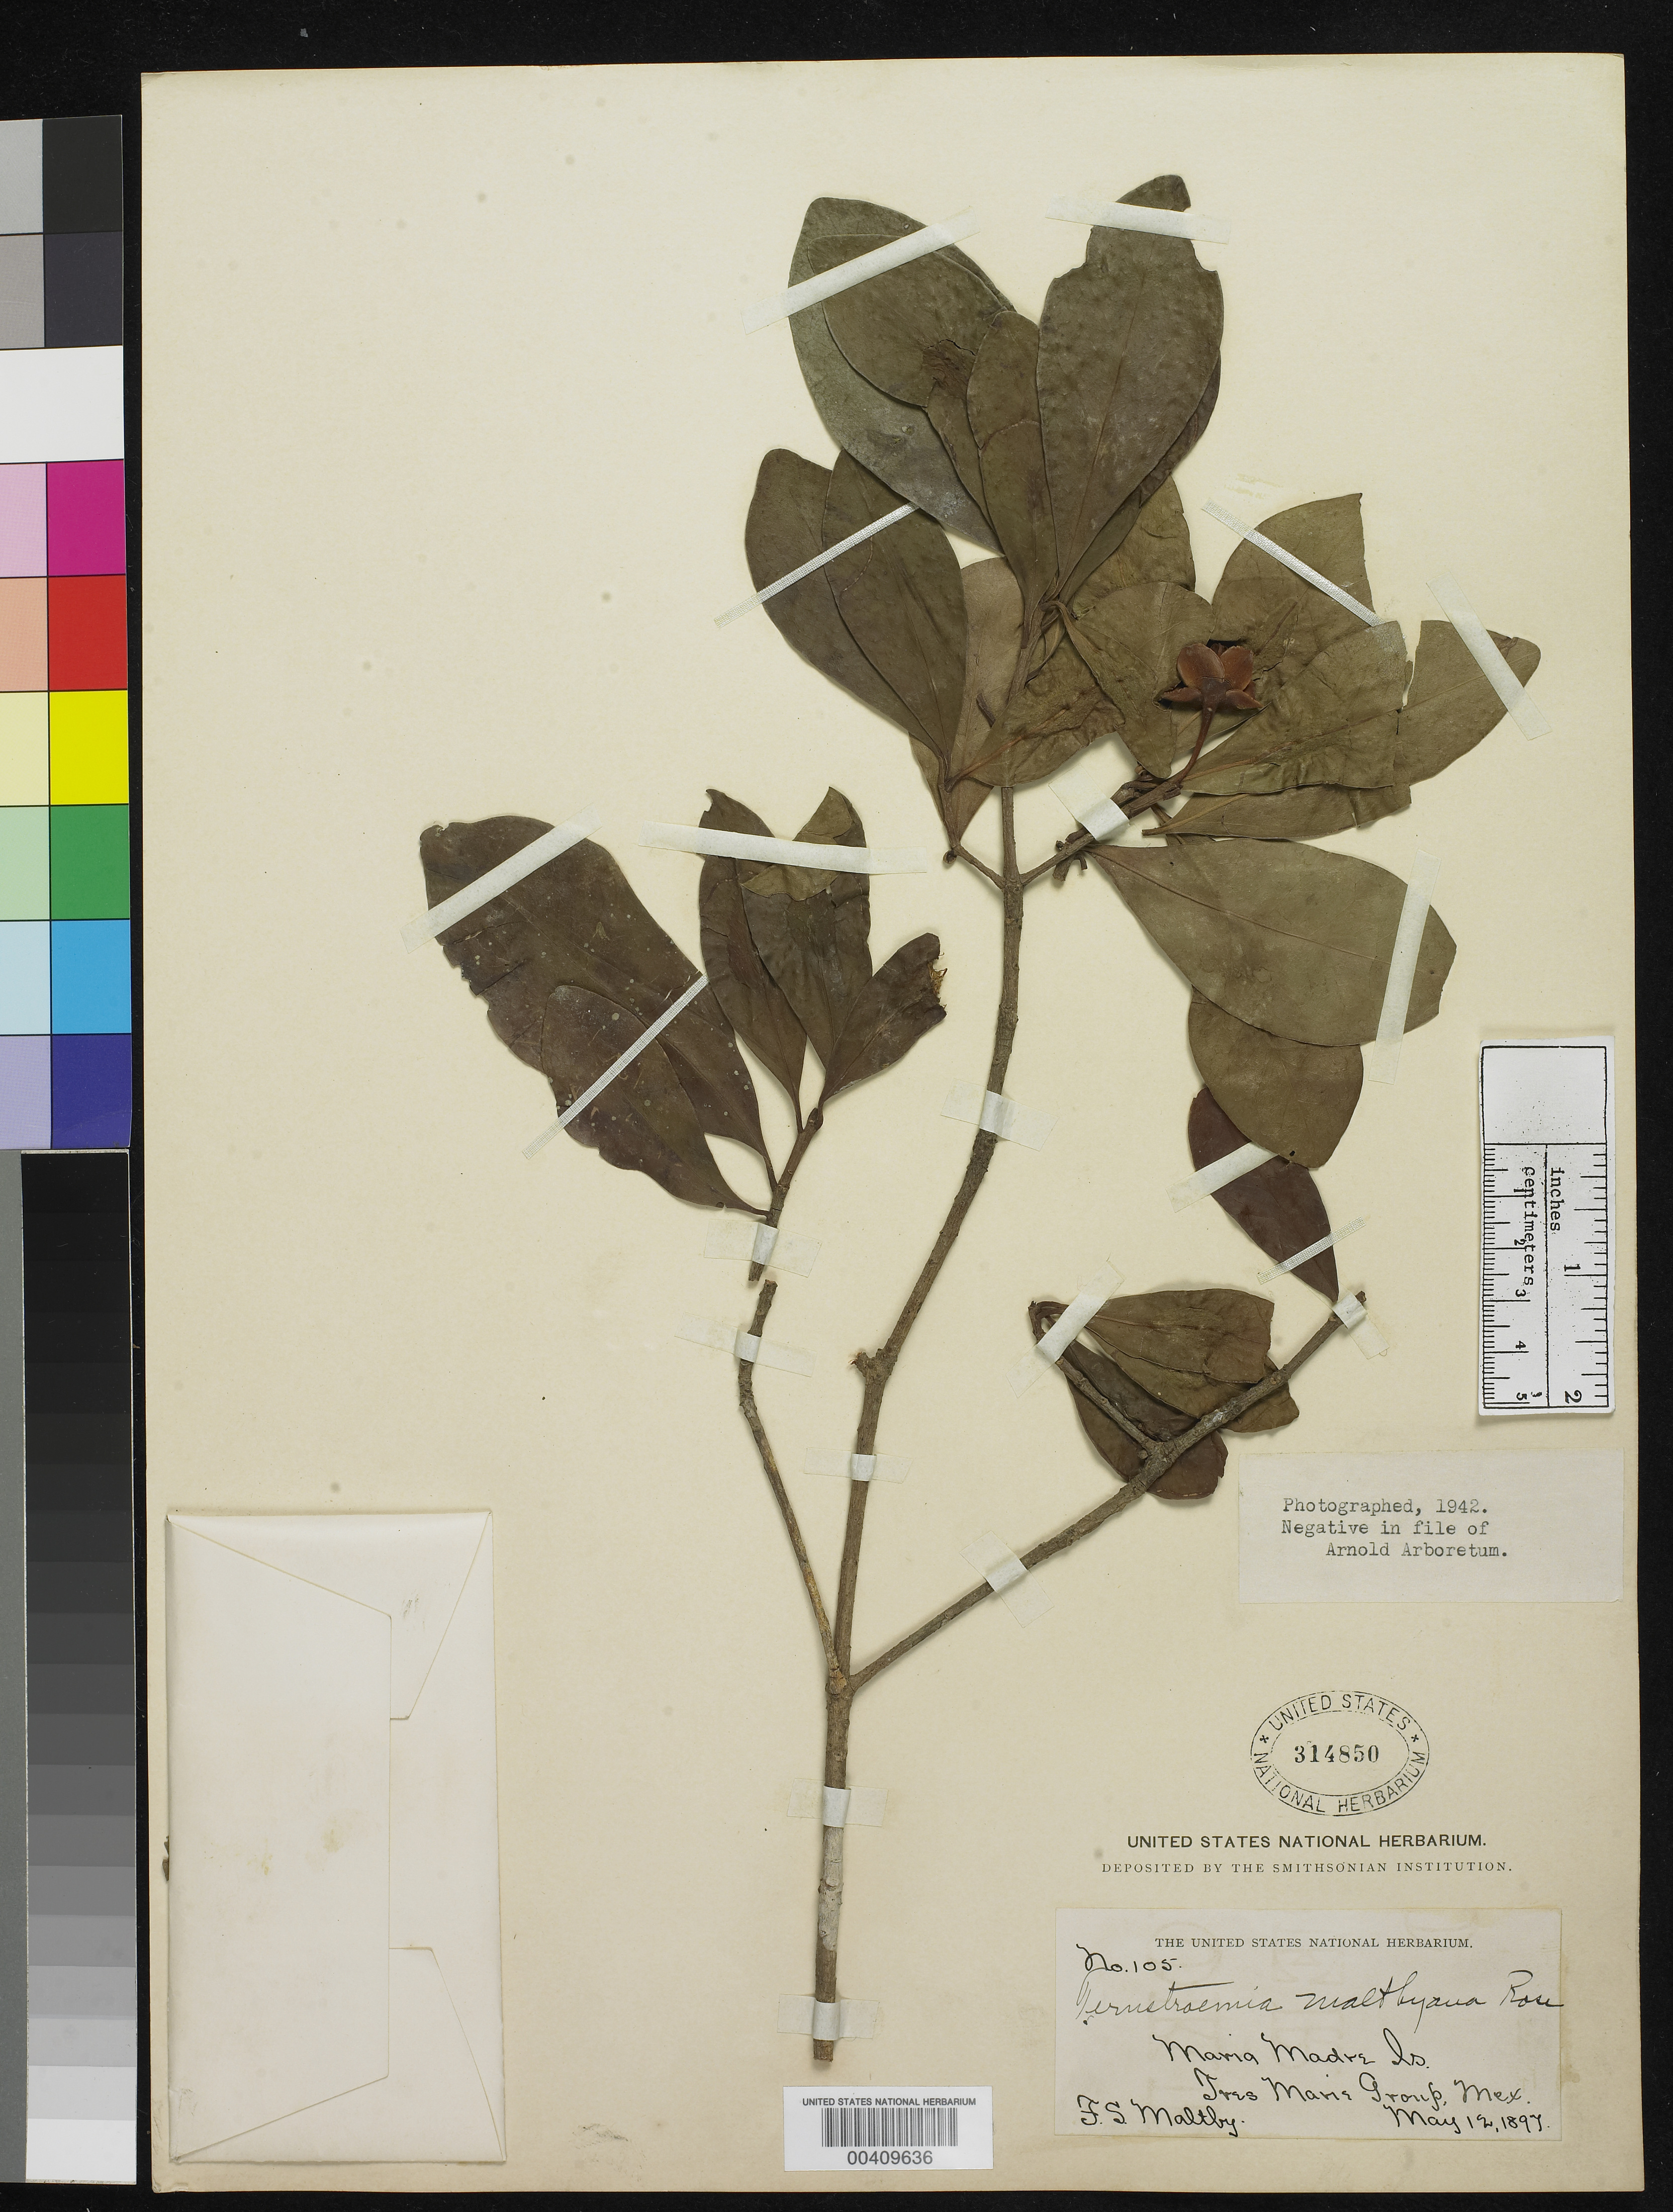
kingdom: Plantae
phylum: Tracheophyta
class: Magnoliopsida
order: Ericales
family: Pentaphylacaceae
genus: Ternstroemia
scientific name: Ternstroemia maltbyi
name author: Rose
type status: Isolectotype; Syntype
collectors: T. S. Maltby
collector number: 105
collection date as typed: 12 May 1897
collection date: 1897-05-12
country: Mexico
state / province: Nayarit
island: Maria Madre I.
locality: Collected in the state of Tepec, Maria Madre I.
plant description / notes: Specimen annotated (by Rose?) as "maltbyana", published as "maltbya", later corrected to "maltbyi". Specimen annotated by A. Weitzman (2010) as "holotype" but protologue cites 3 (syntype) collections. Lectotypified by Kobuski (1942, J. Arnold Arbor. 23: 468), who cited "T.S. Maltby 105 (TYPE, US)"; US has 2 duplicates of Maltby 105, neither one annotated as "type" by Kobuski, but only USNH 573958 bears any annotation by Kobuski and is presumably the lectotype.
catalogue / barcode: US 314850